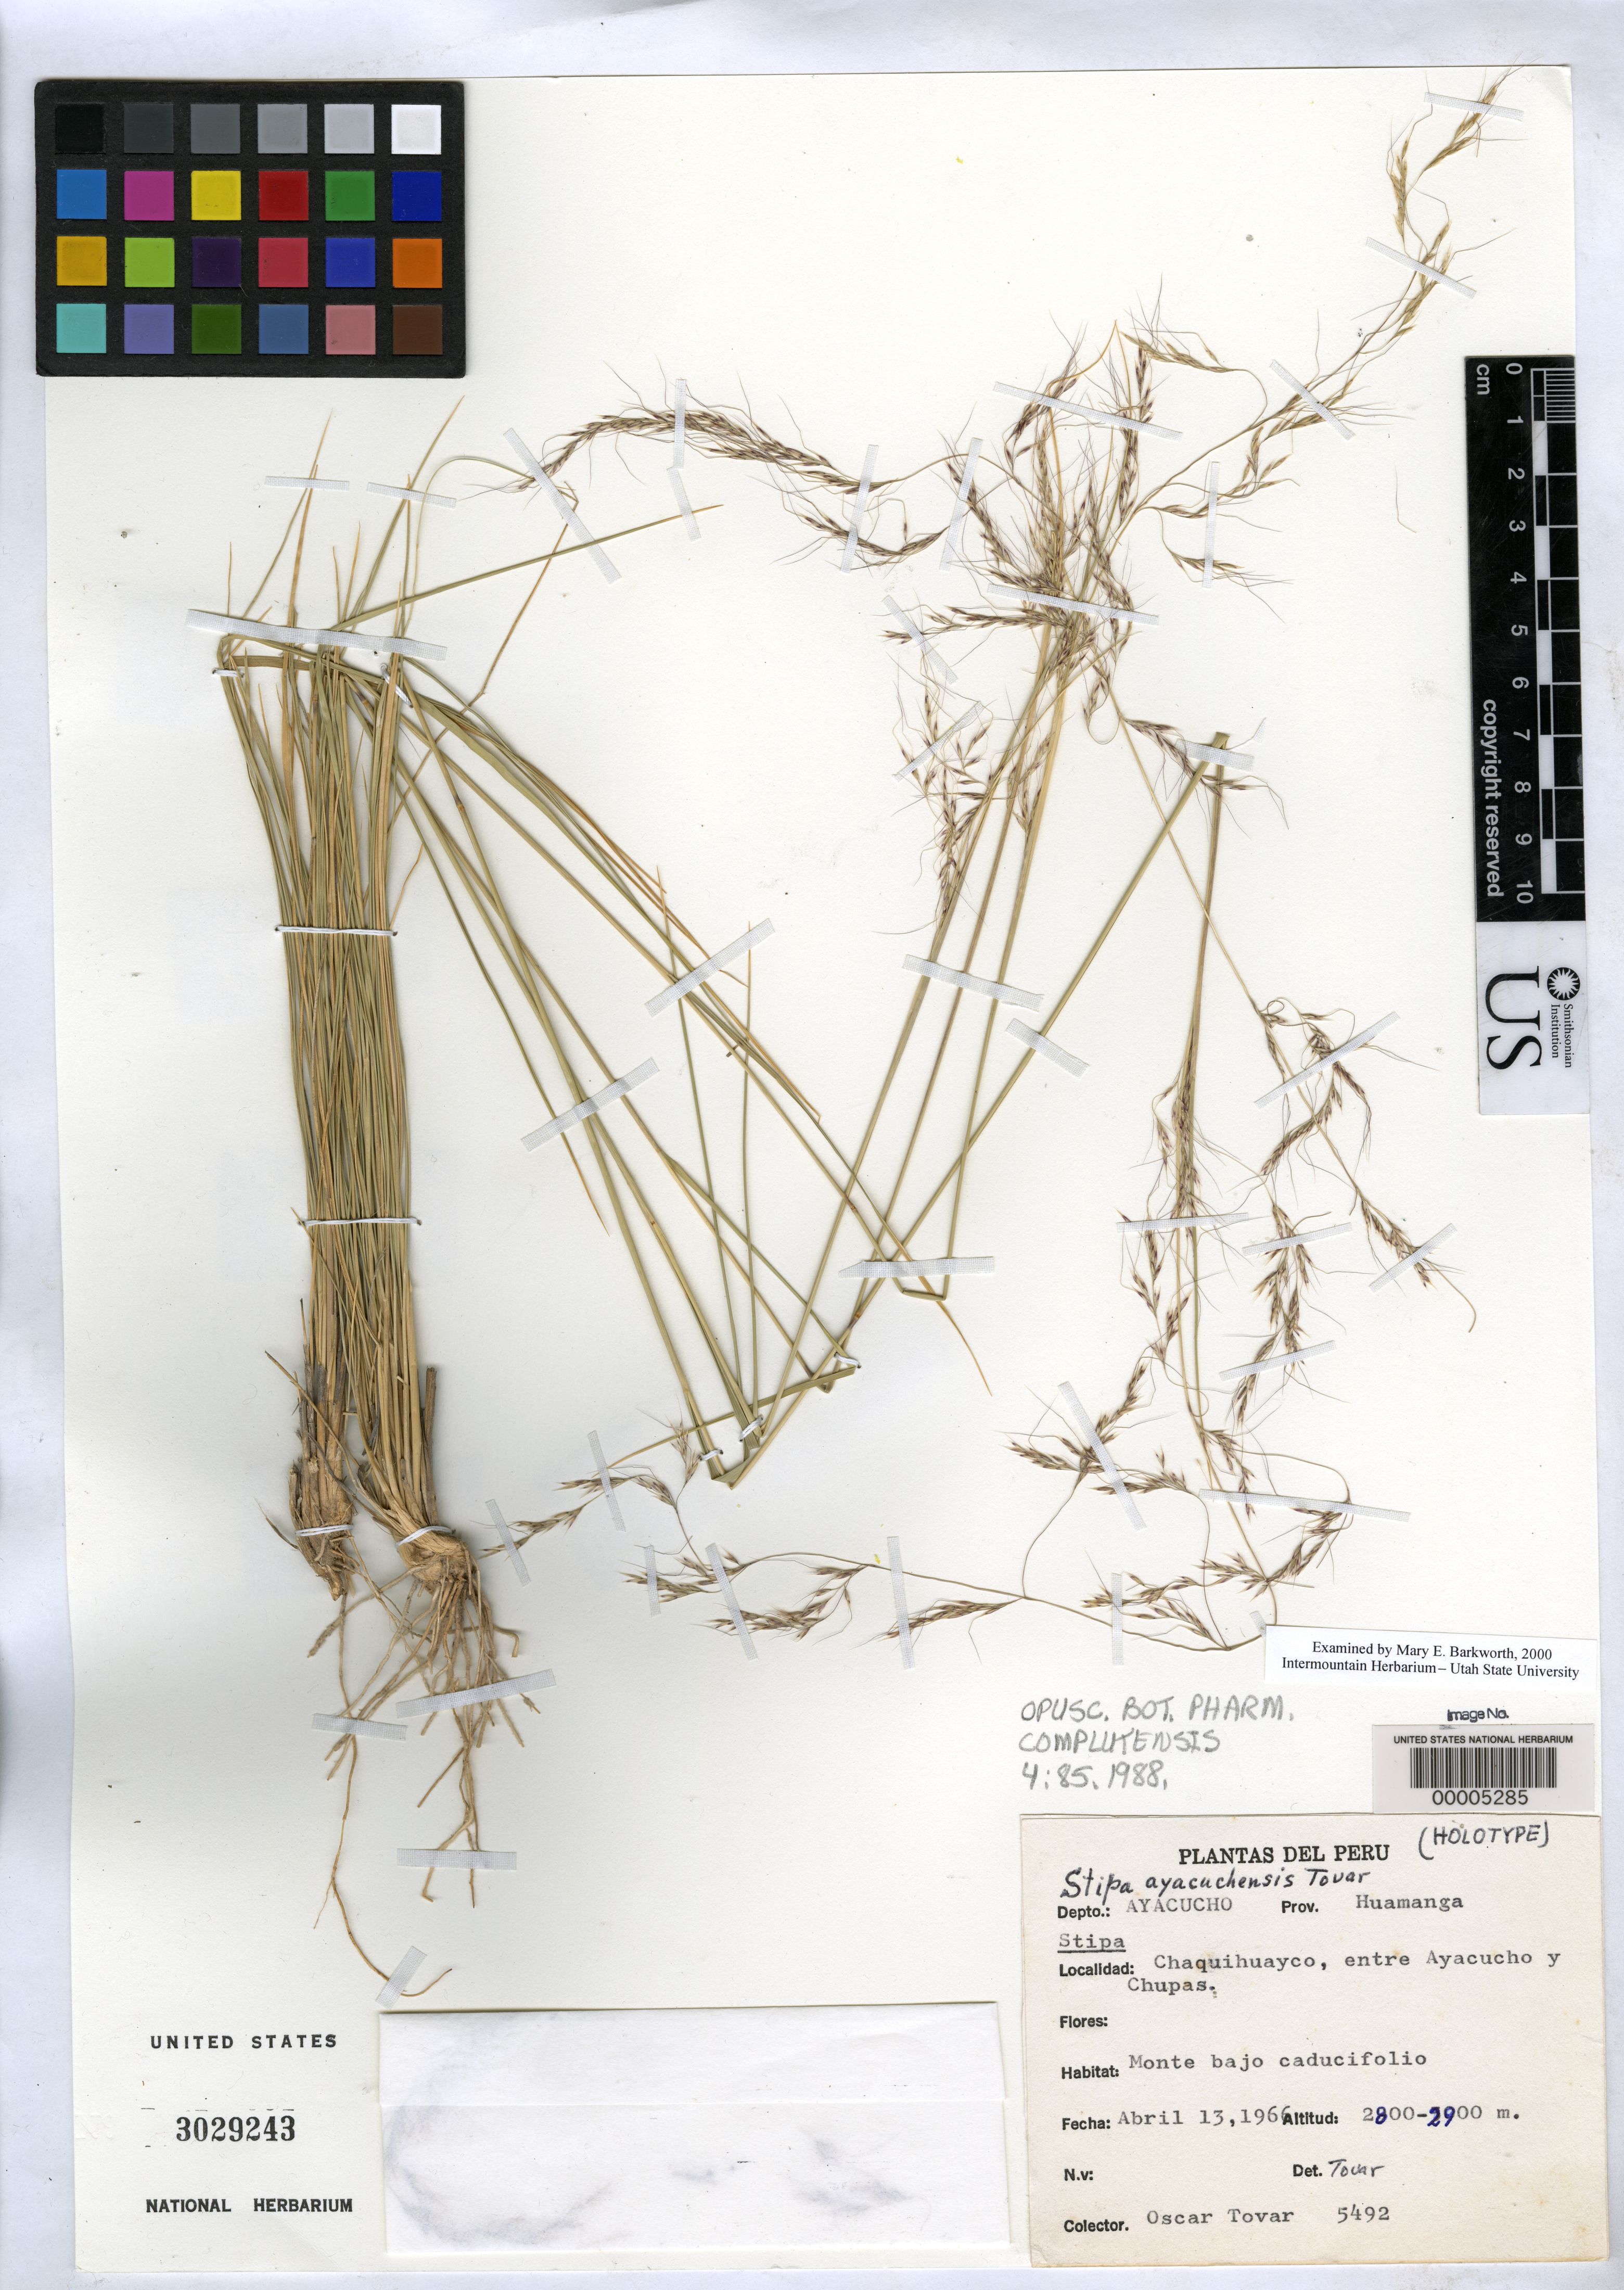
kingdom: Plantae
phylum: Tracheophyta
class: Liliopsida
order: Poales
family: Poaceae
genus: Stipa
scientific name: Stipa ayacuchensis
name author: Tovar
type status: Holotype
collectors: Ó. Tovar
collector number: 5492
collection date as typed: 13 Apr 1966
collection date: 1966-04-13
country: Peru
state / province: Ayacucho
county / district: Huamanga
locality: Chaquihuayco, between Ayacucho and Chupas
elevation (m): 2800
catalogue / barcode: US 3029243